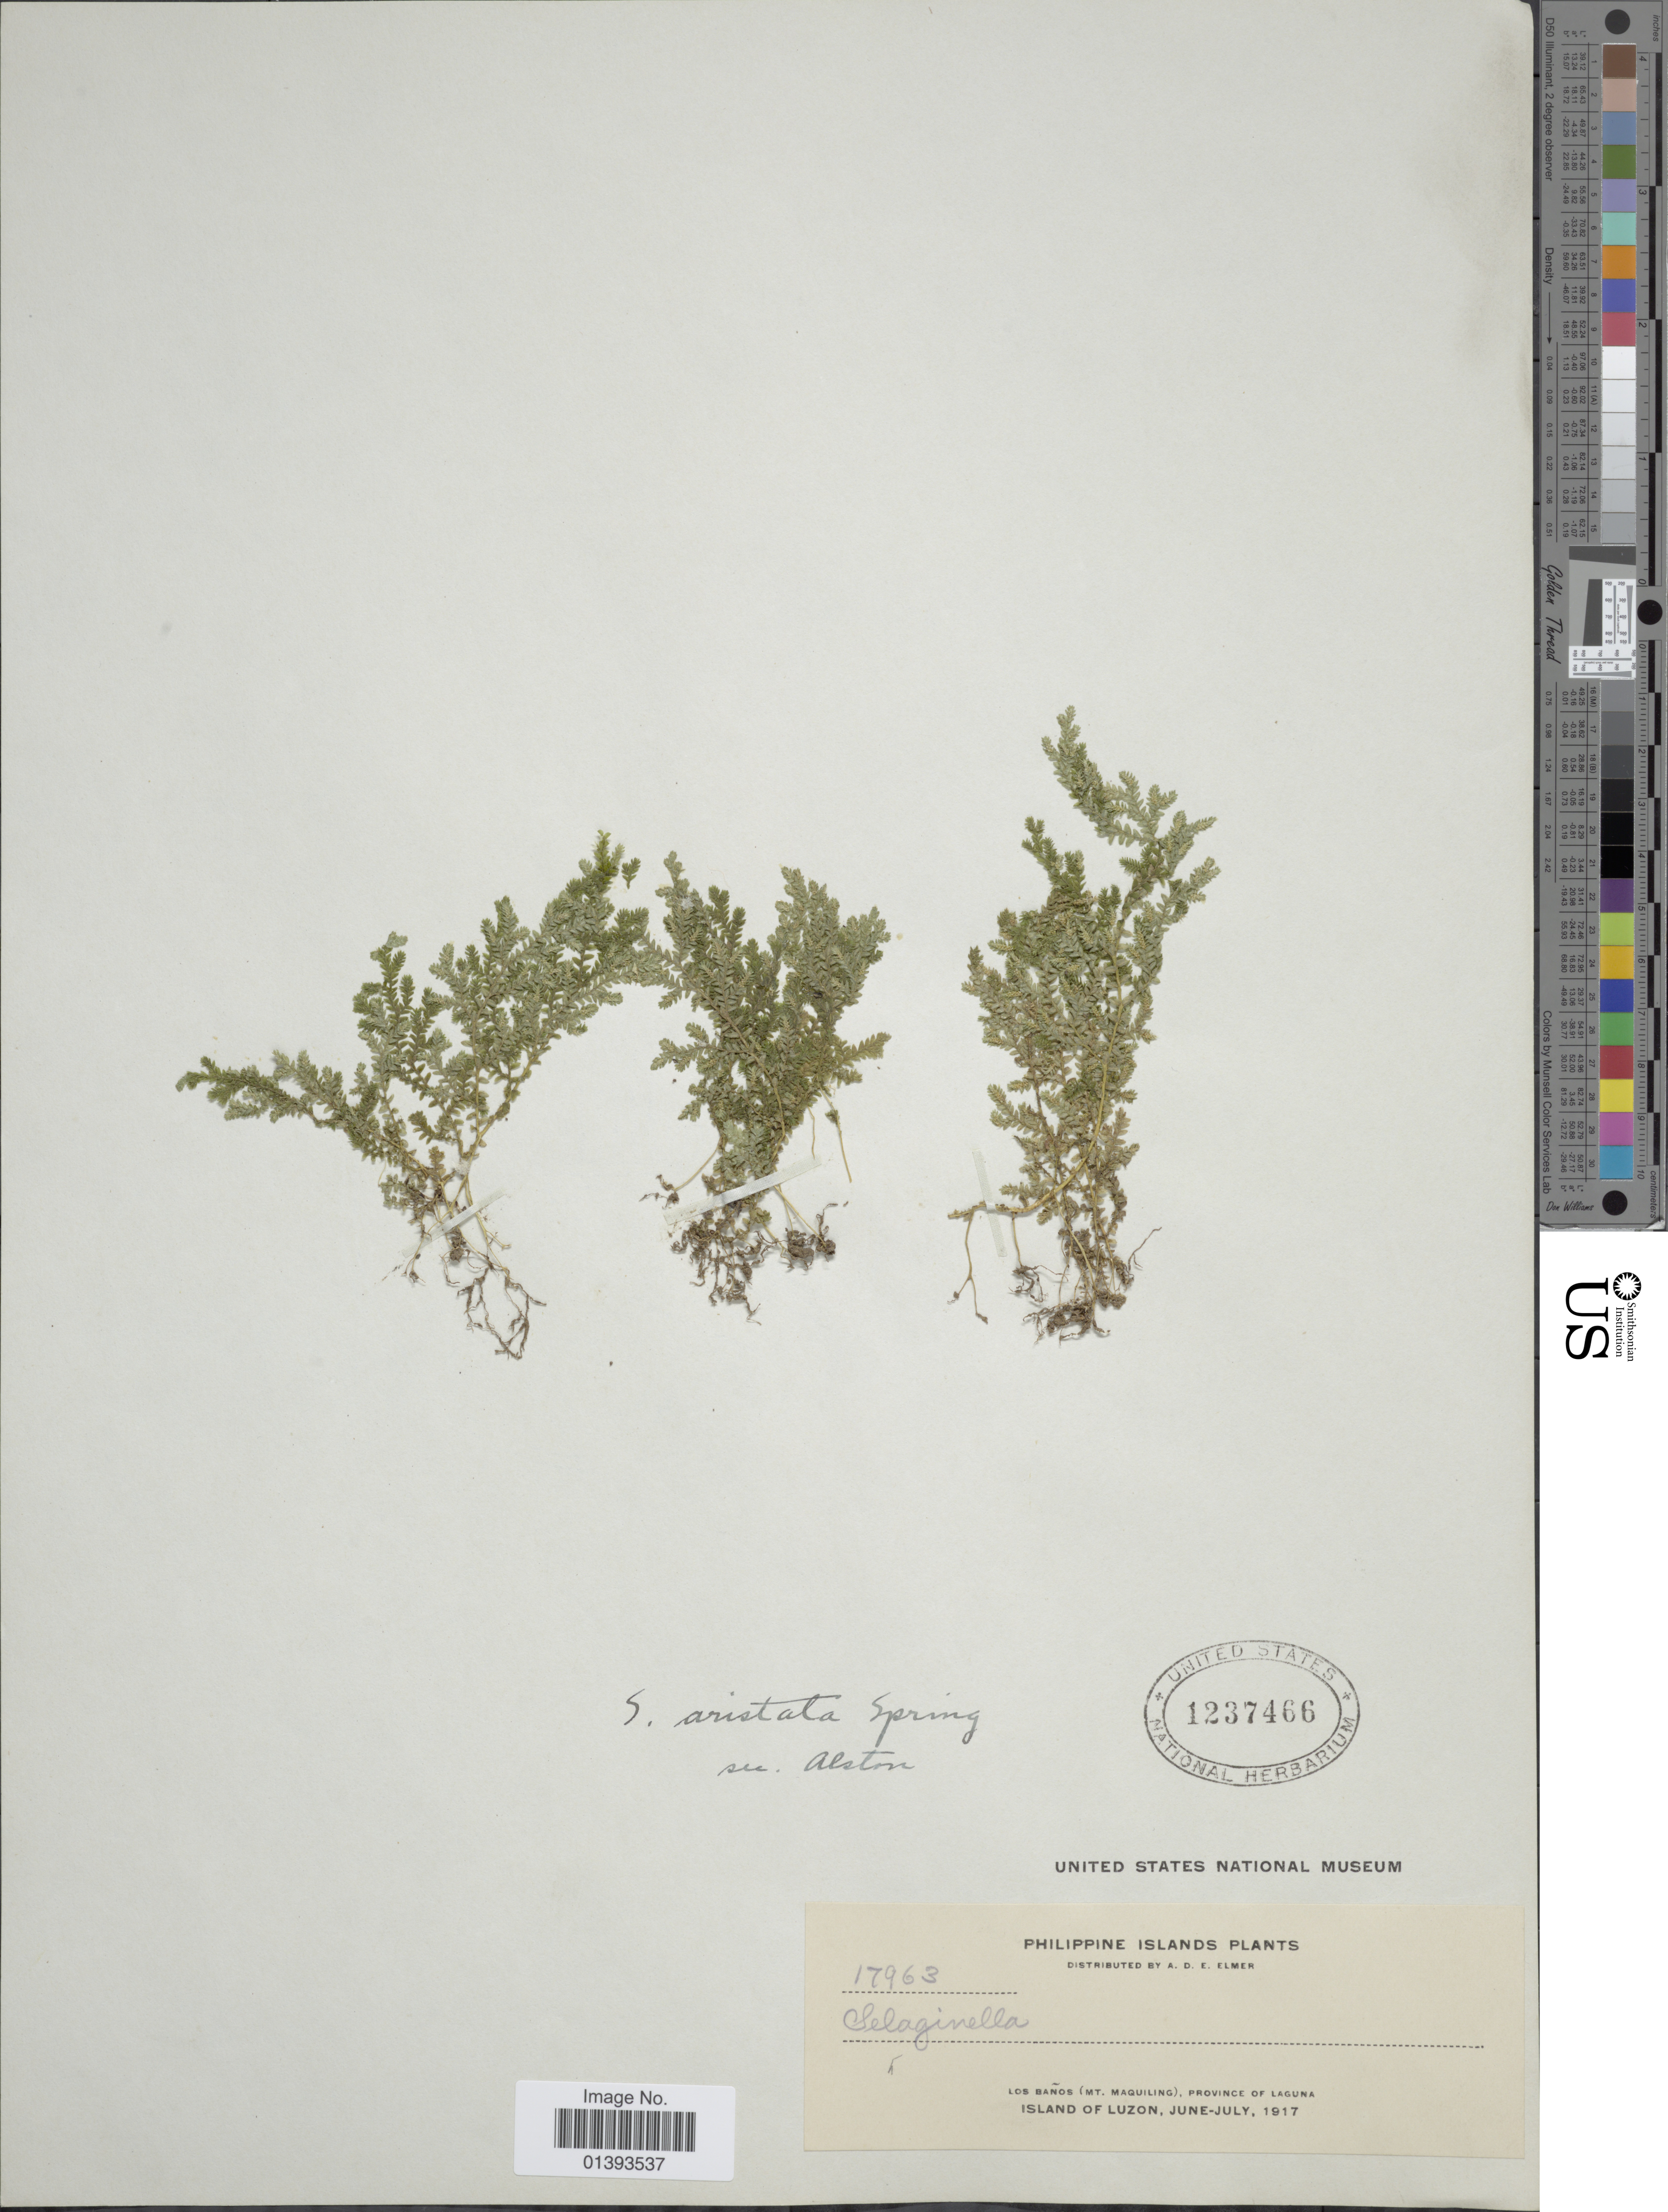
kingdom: Plantae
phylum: Tracheophyta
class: Lycopodiopsida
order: Selaginellales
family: Selaginellaceae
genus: Selaginella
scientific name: Selaginella aristata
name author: Spring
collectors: A. D. E. Elmer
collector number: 17963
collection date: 1917-06/1917-07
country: Philippines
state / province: Central Luzon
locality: Los Baños(Mt. Maquiling), province of Laguna, Island of Luzon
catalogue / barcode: US 1237466